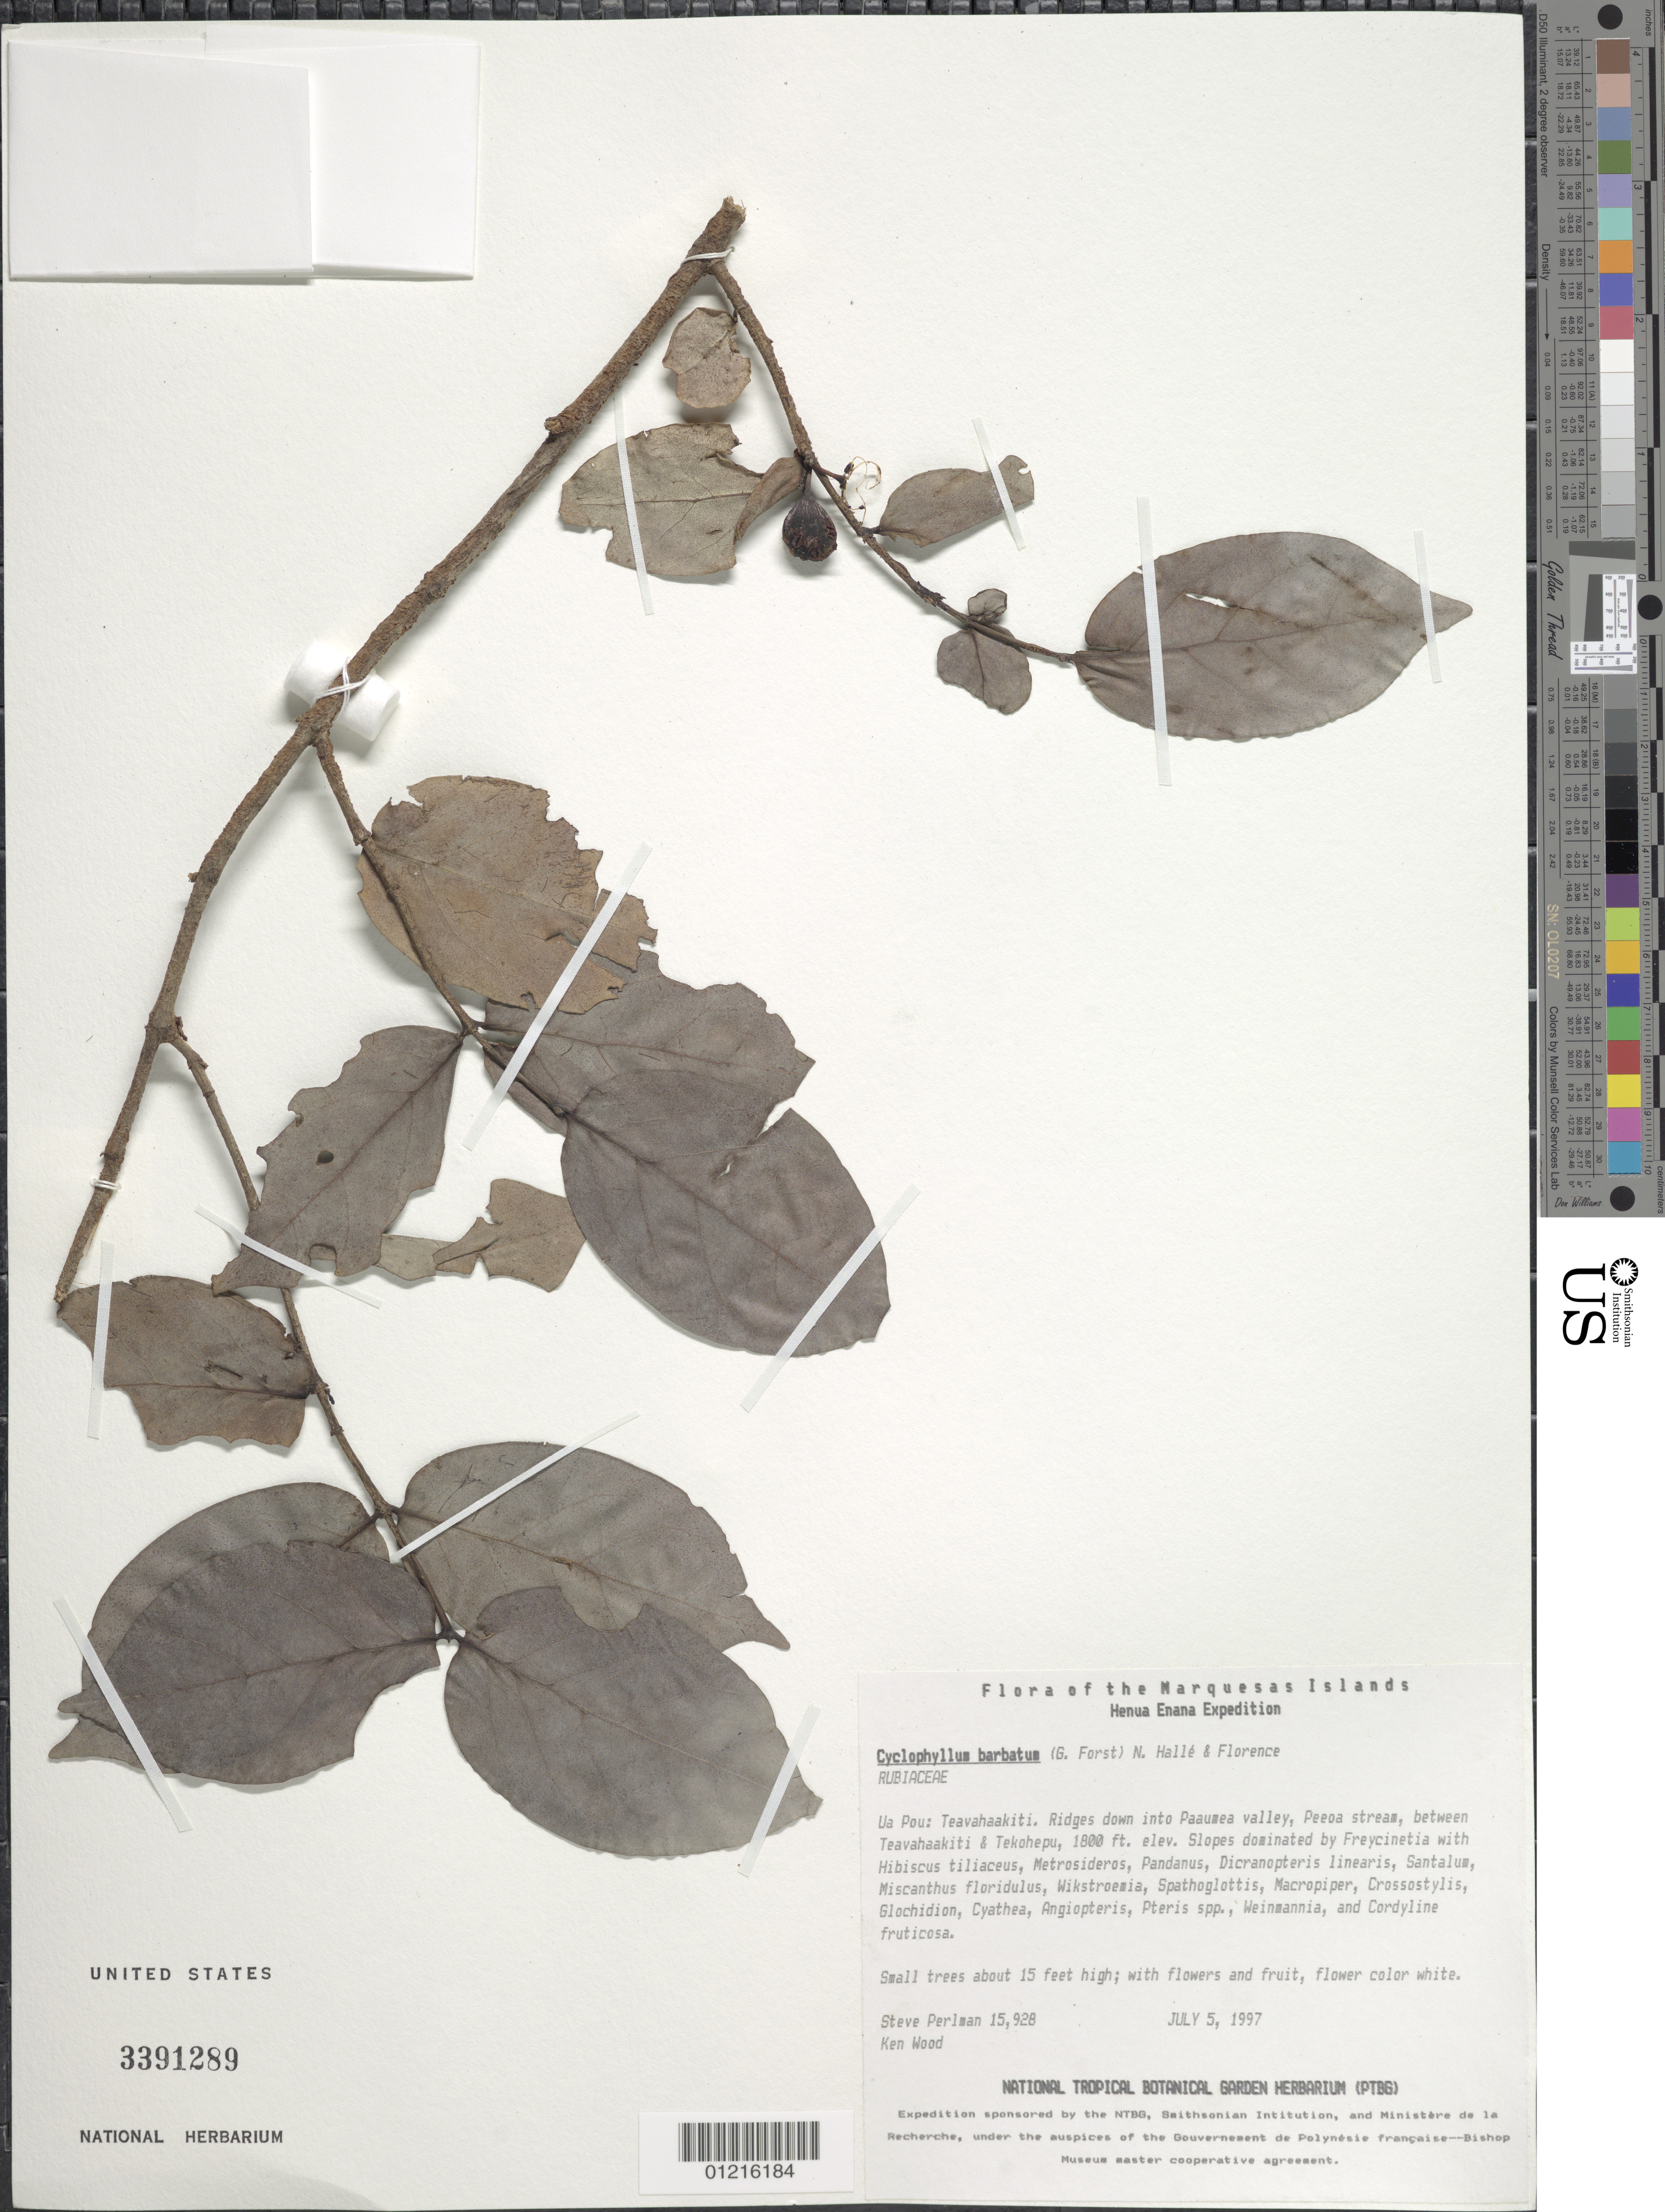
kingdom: Plantae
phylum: Tracheophyta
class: Magnoliopsida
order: Gentianales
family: Rubiaceae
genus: Cyclophyllum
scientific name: Cyclophyllum barbatum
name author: (G. Forst.) N. Hallé & J. Florence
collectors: S. P. Perlman & K. R. Wood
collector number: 15928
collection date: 1997-07-05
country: French Polynesia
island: Ua Pou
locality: Teavahaakiti, ridges down into Paaumea Valley, Peeoa stream, between Teavahaakiti & Tekohepu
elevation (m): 549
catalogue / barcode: US 3391289